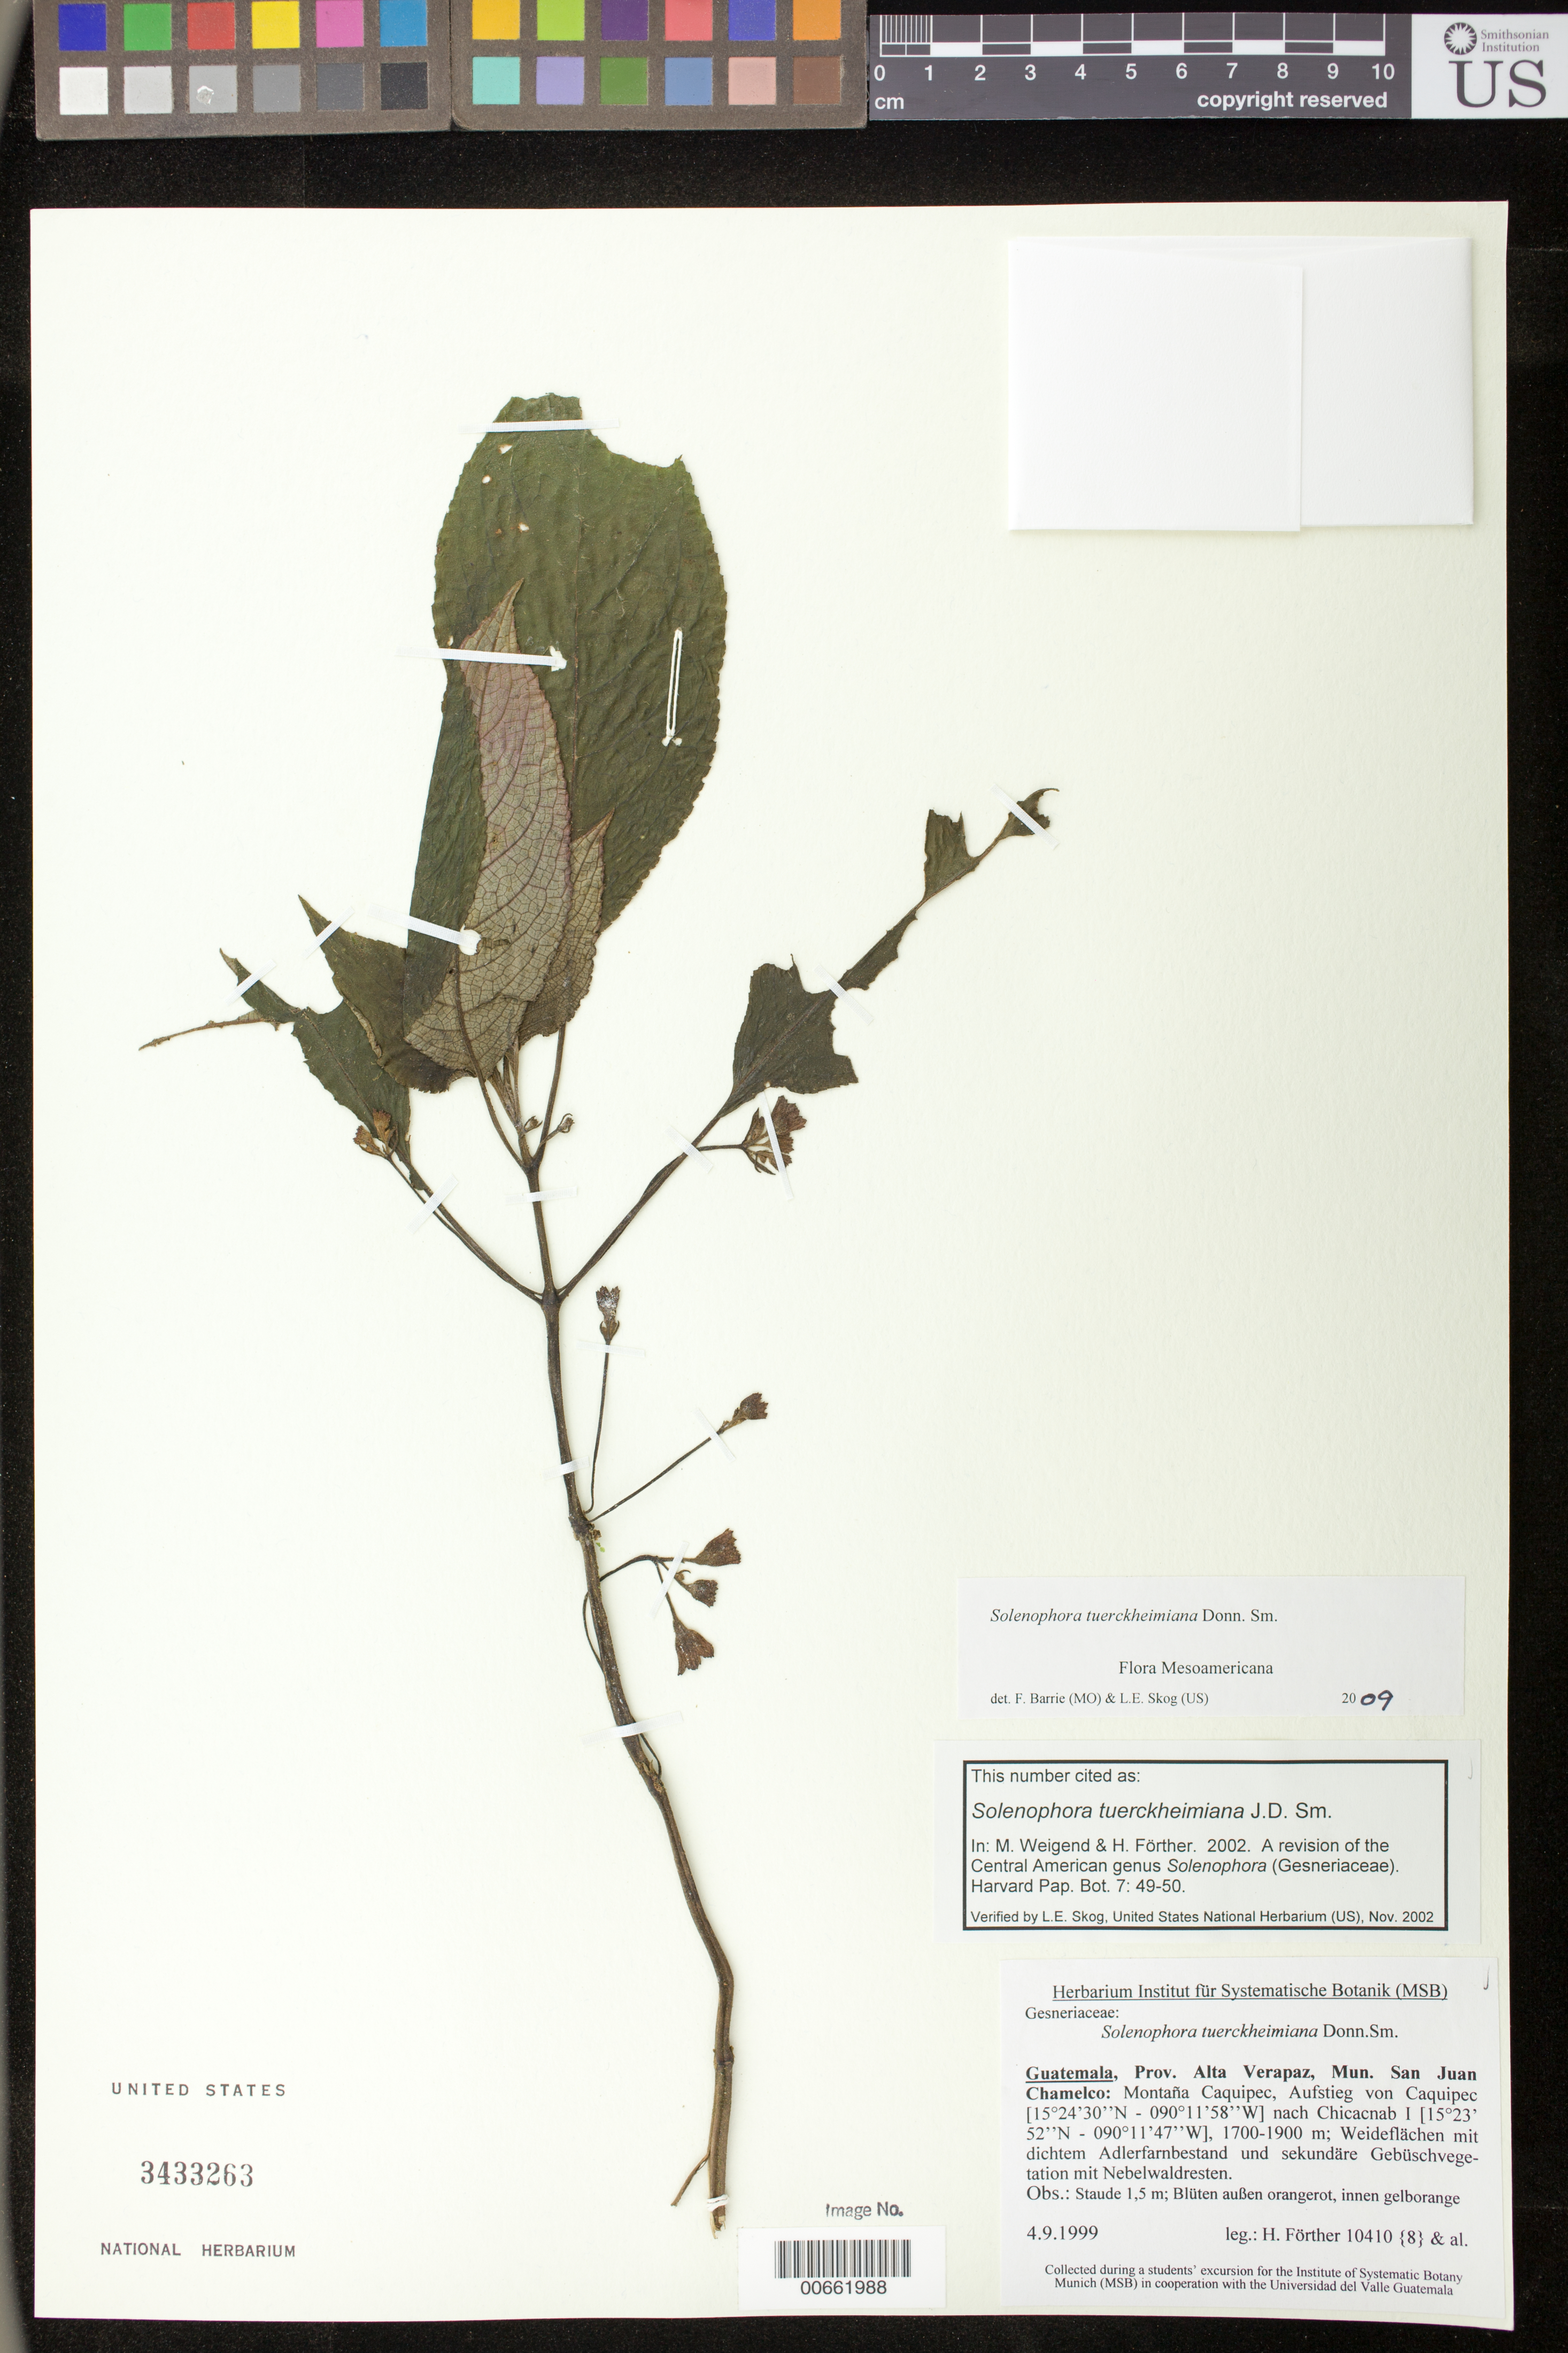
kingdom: Plantae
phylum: Tracheophyta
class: Magnoliopsida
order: Lamiales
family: Gesneriaceae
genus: Solenophora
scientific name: Solenophora tuerckheimiana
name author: Donn. Sm.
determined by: Weigend; Förther, Harald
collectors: H. Fôrther & et al.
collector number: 10410 {8}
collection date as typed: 04 Sep 1999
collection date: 1999-09-04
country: Guatemala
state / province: Alta Verapaz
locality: Mun. San Juan Chamelco: Montaña Caquipec, Aufstieg von Caquipec [15°24'30"N - 90°11'58"W] nach Chicacnab I [15°23'52"N - 90°11'47"W]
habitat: Weideflächen mit dichtem Adlerfarnbestand und sekundäre Gebüschvegetation mit Nebelwaldresten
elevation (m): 1700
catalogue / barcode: US 3433263